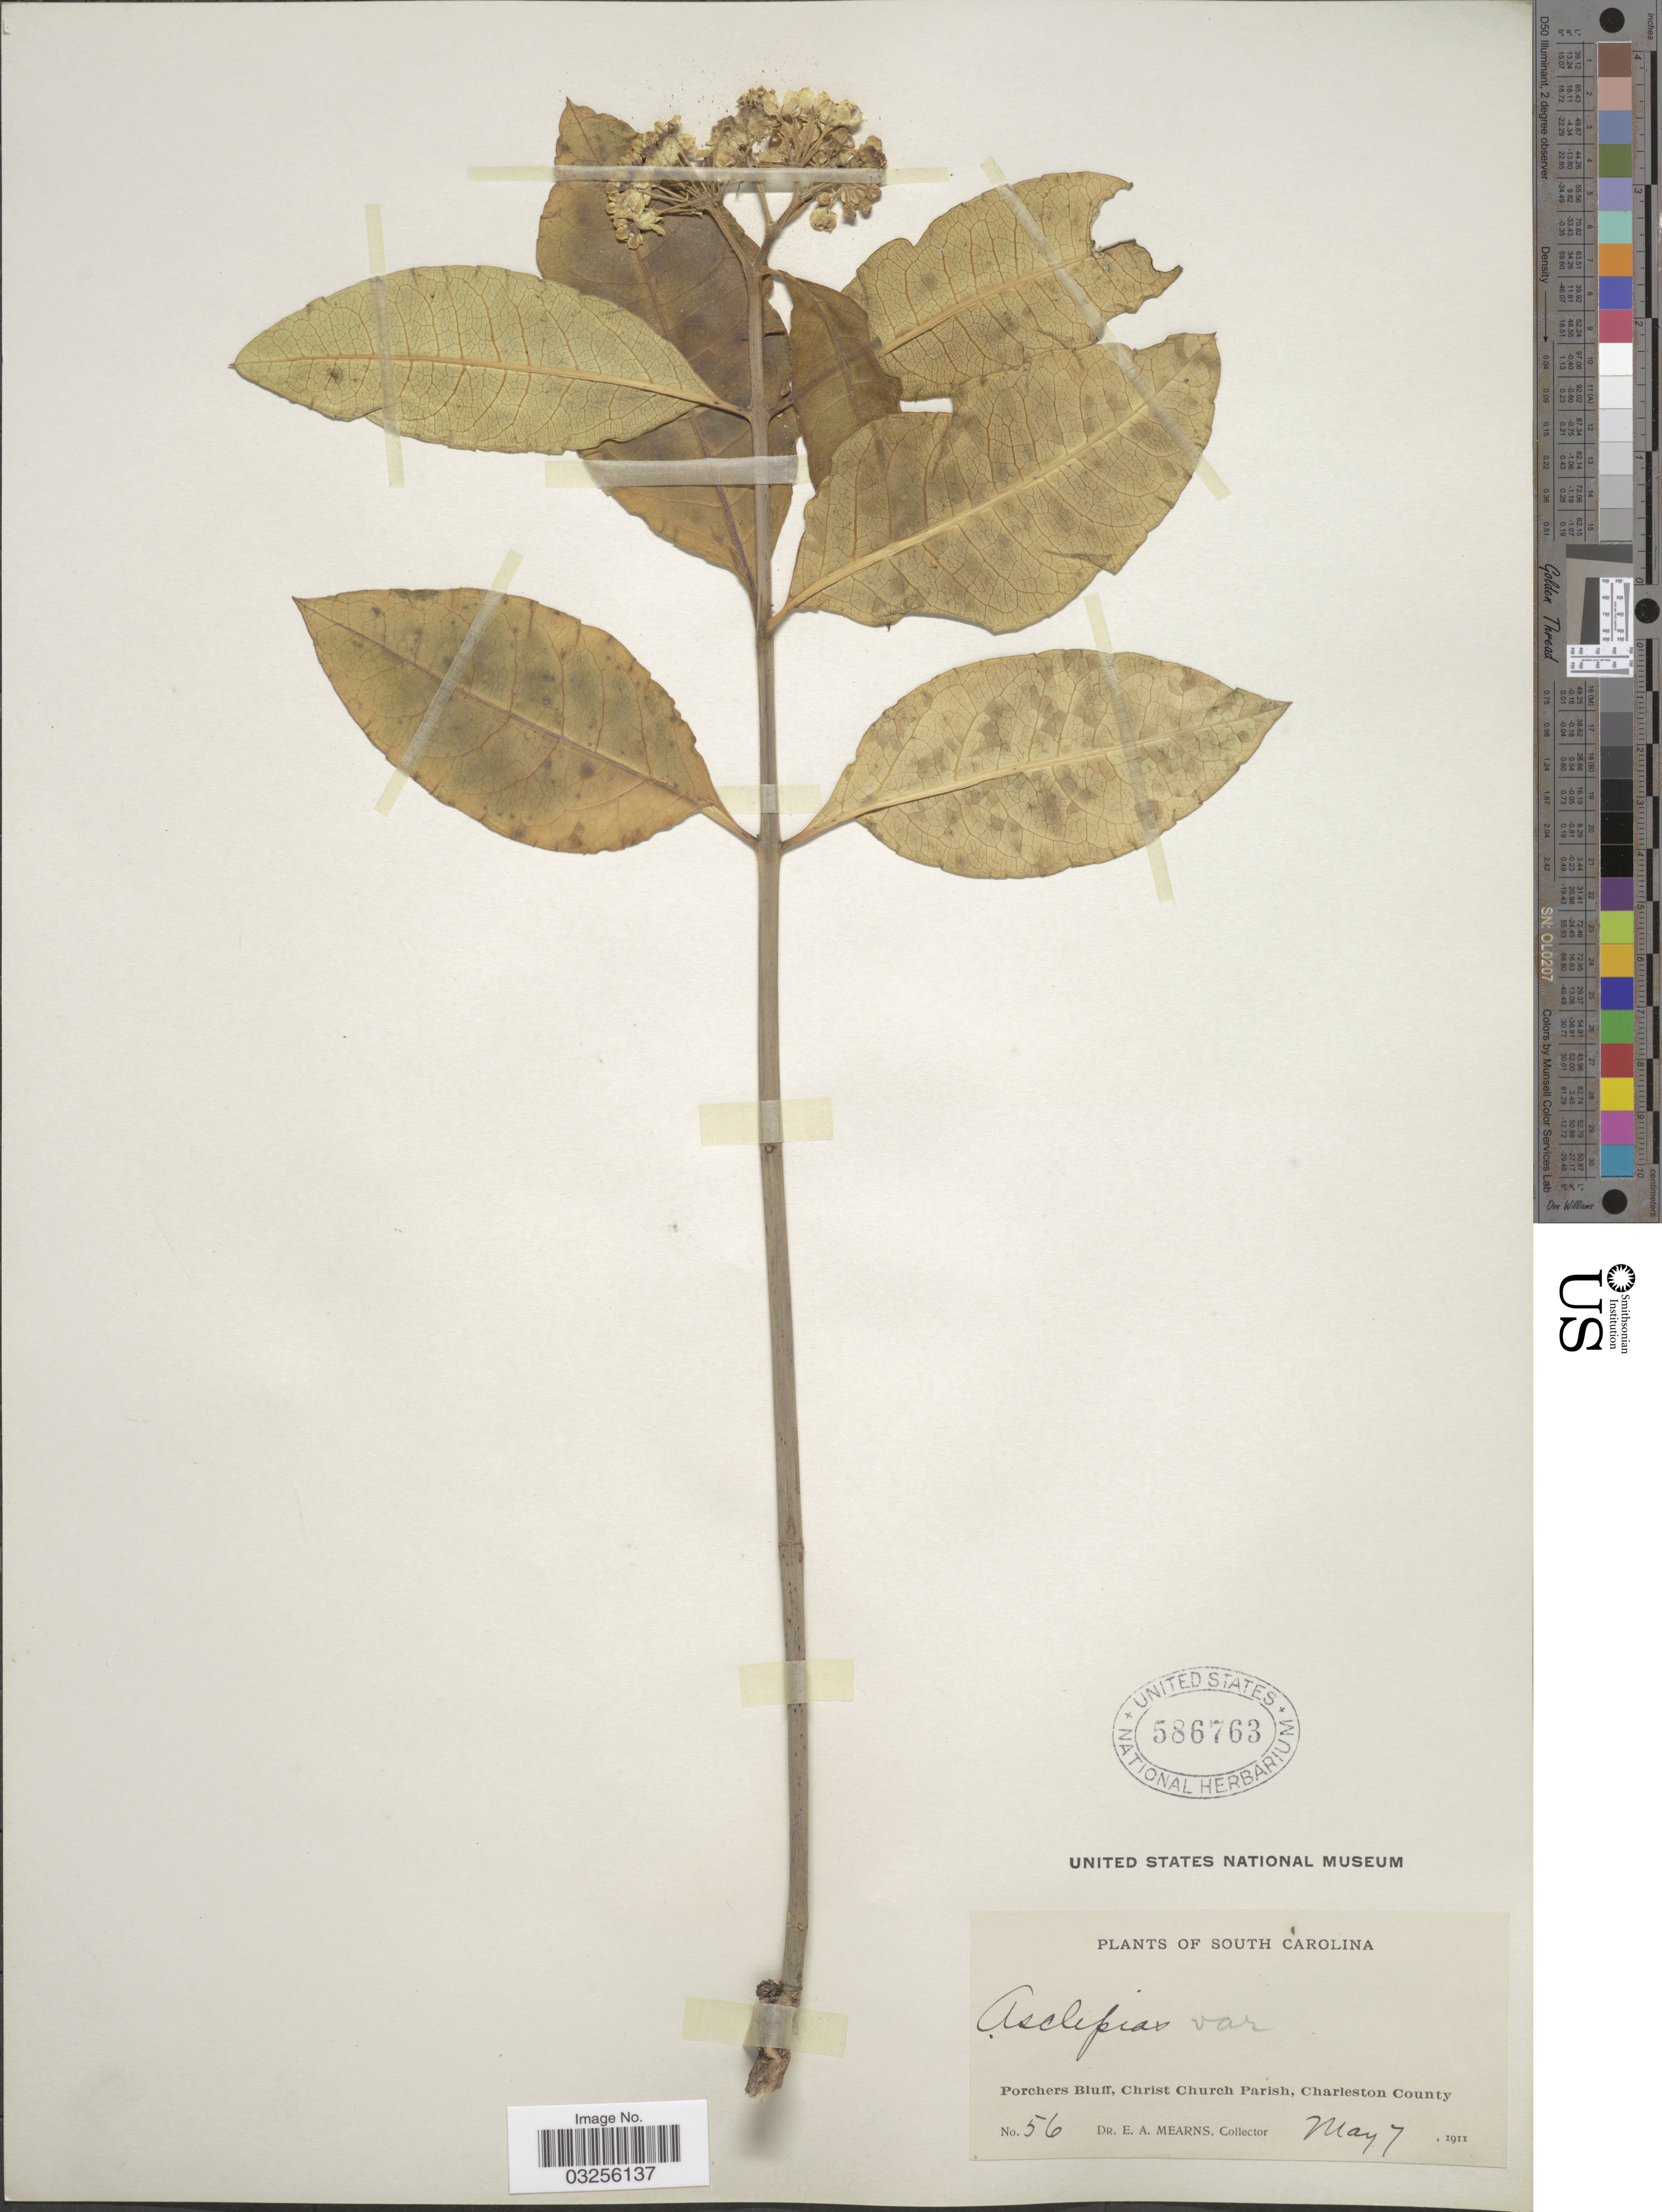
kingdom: Plantae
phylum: Tracheophyta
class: Magnoliopsida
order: Gentianales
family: Apocynaceae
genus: Asclepias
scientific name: Asclepias variegata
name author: L.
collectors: E. A. Mearns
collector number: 56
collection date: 1911-05-07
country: United States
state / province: South Carolina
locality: Porchers Bluff, Christ Church Parish, Charleston County.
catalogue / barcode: US 586763